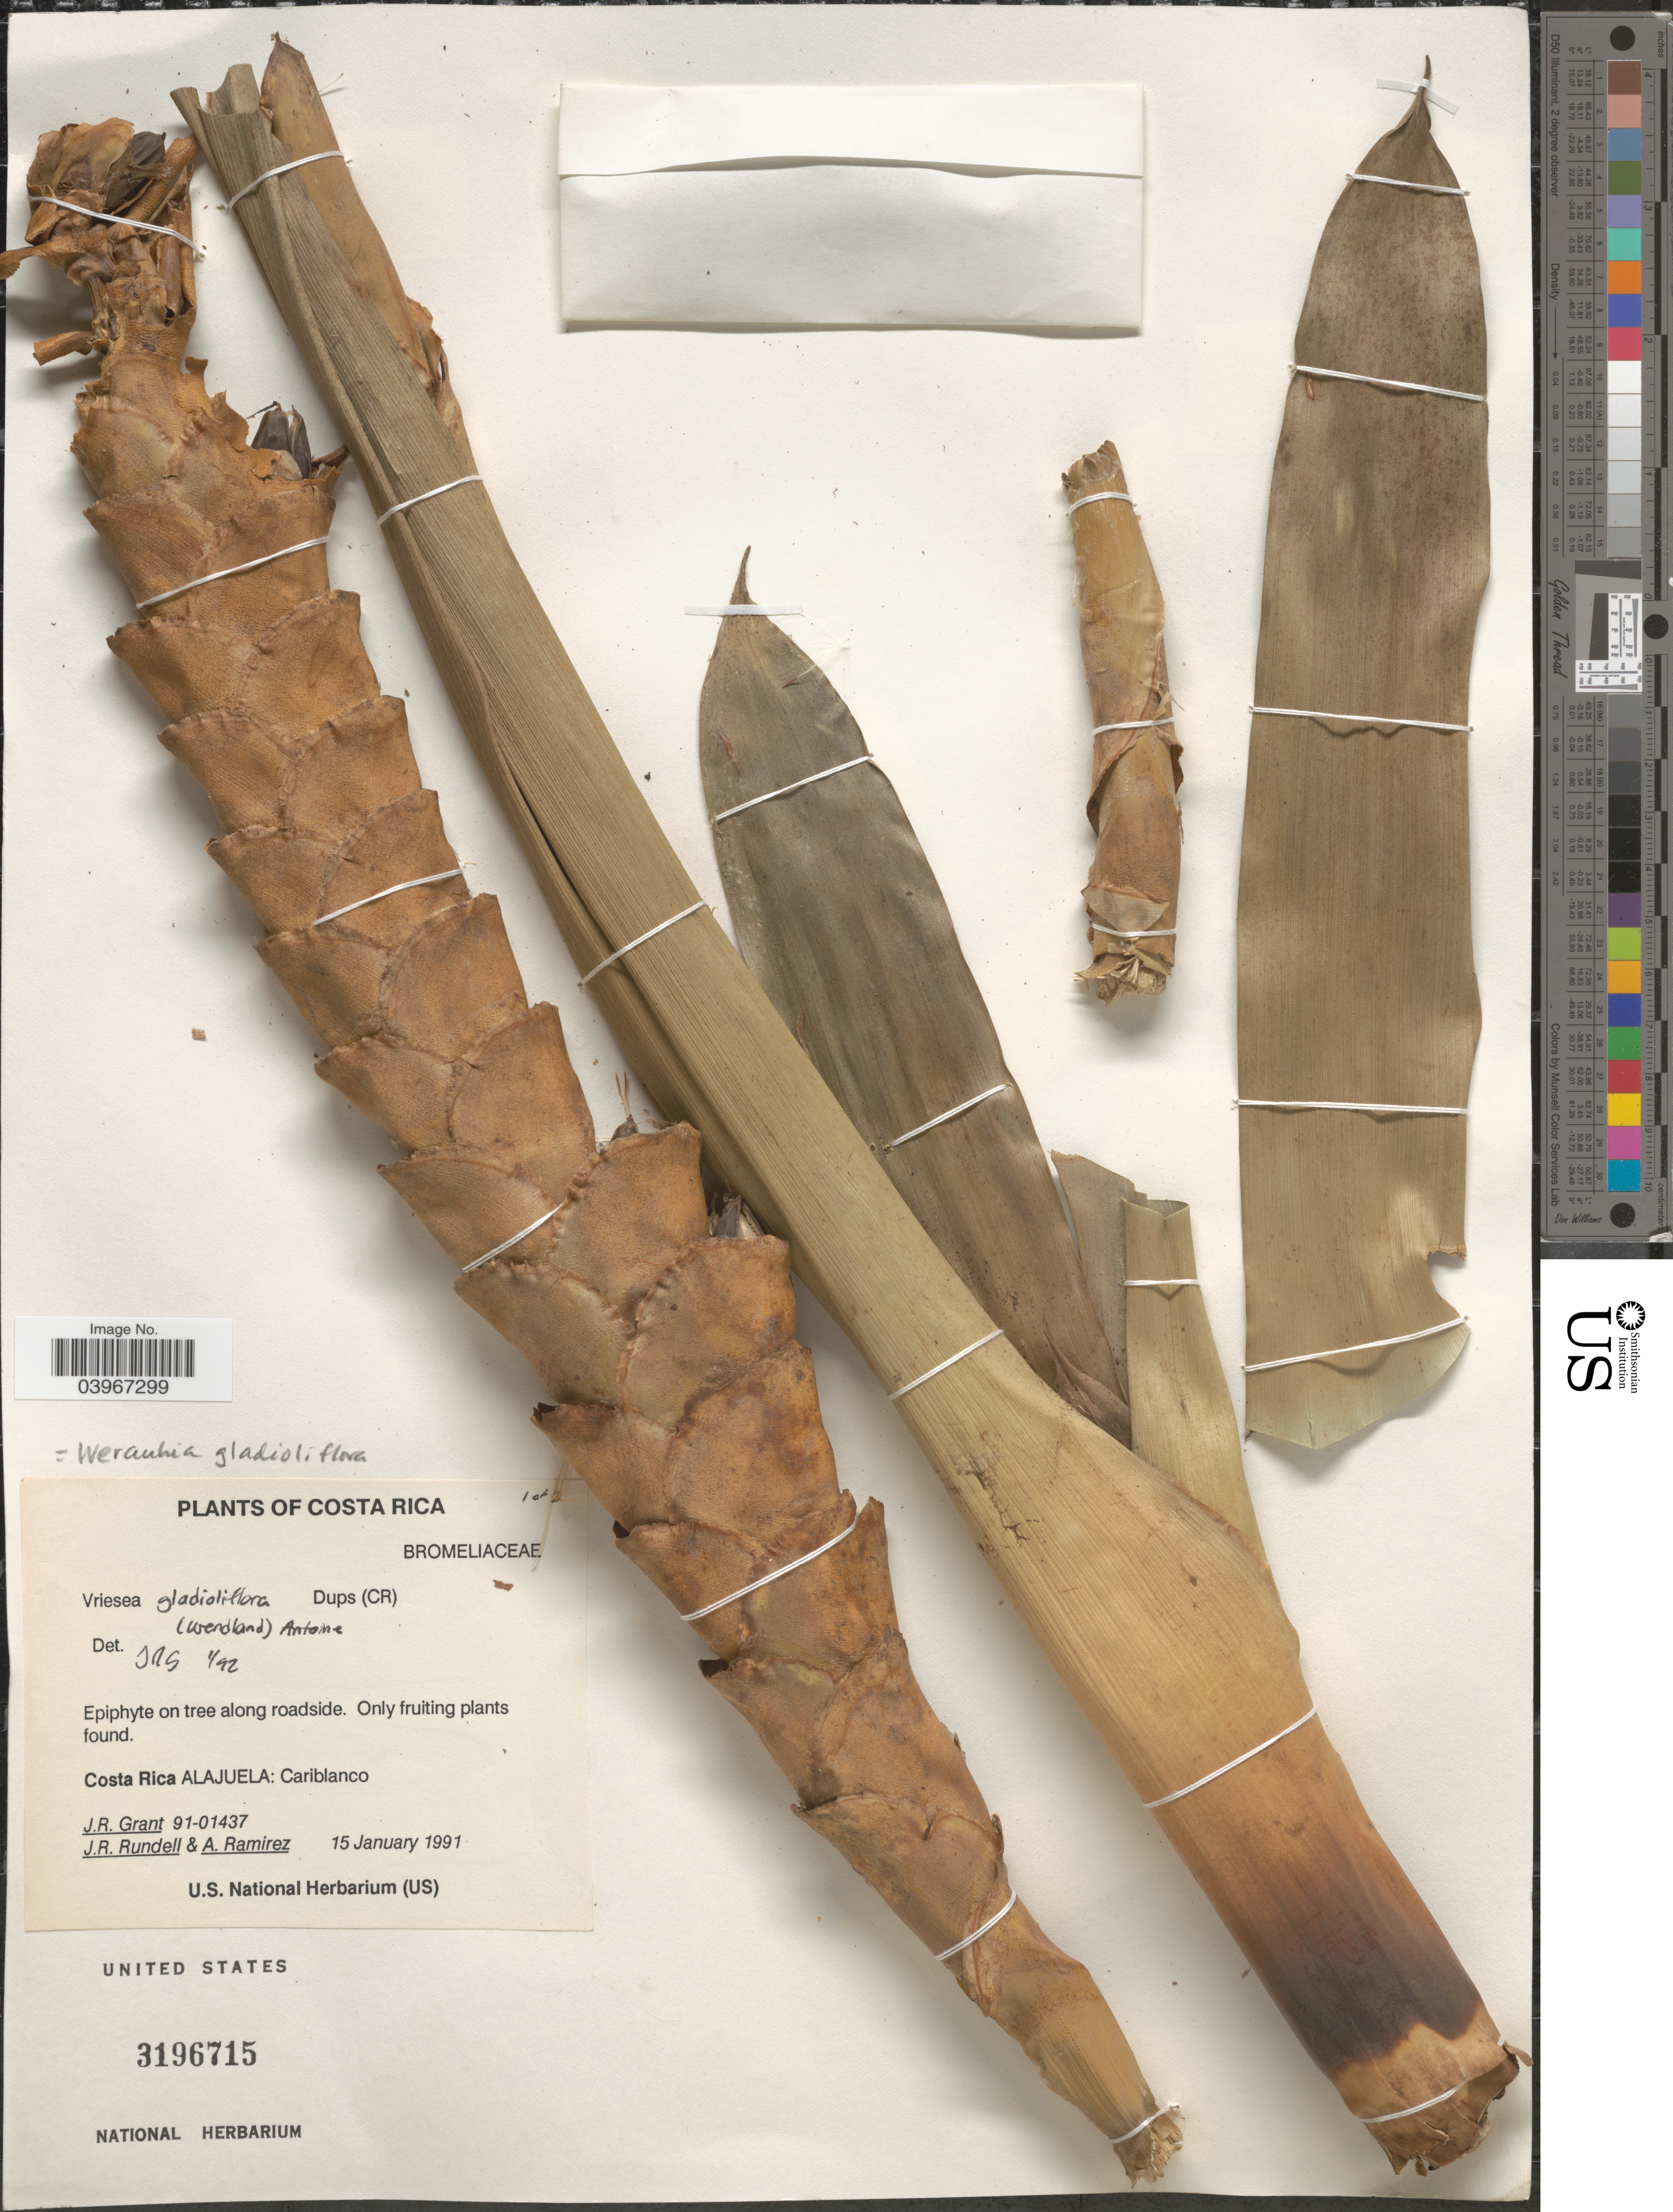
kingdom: Plantae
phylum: Tracheophyta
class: Liliopsida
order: Poales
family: Bromeliaceae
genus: Werauhia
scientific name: Werauhia gladioliflora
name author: (H. Wendl.) J.R. Grant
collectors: J. Grant, J. R. Rundell & A. Ramirez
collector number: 91-01437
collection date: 1991-01-15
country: Costa Rica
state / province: Alajuela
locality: Cariblanco.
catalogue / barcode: US 3196715